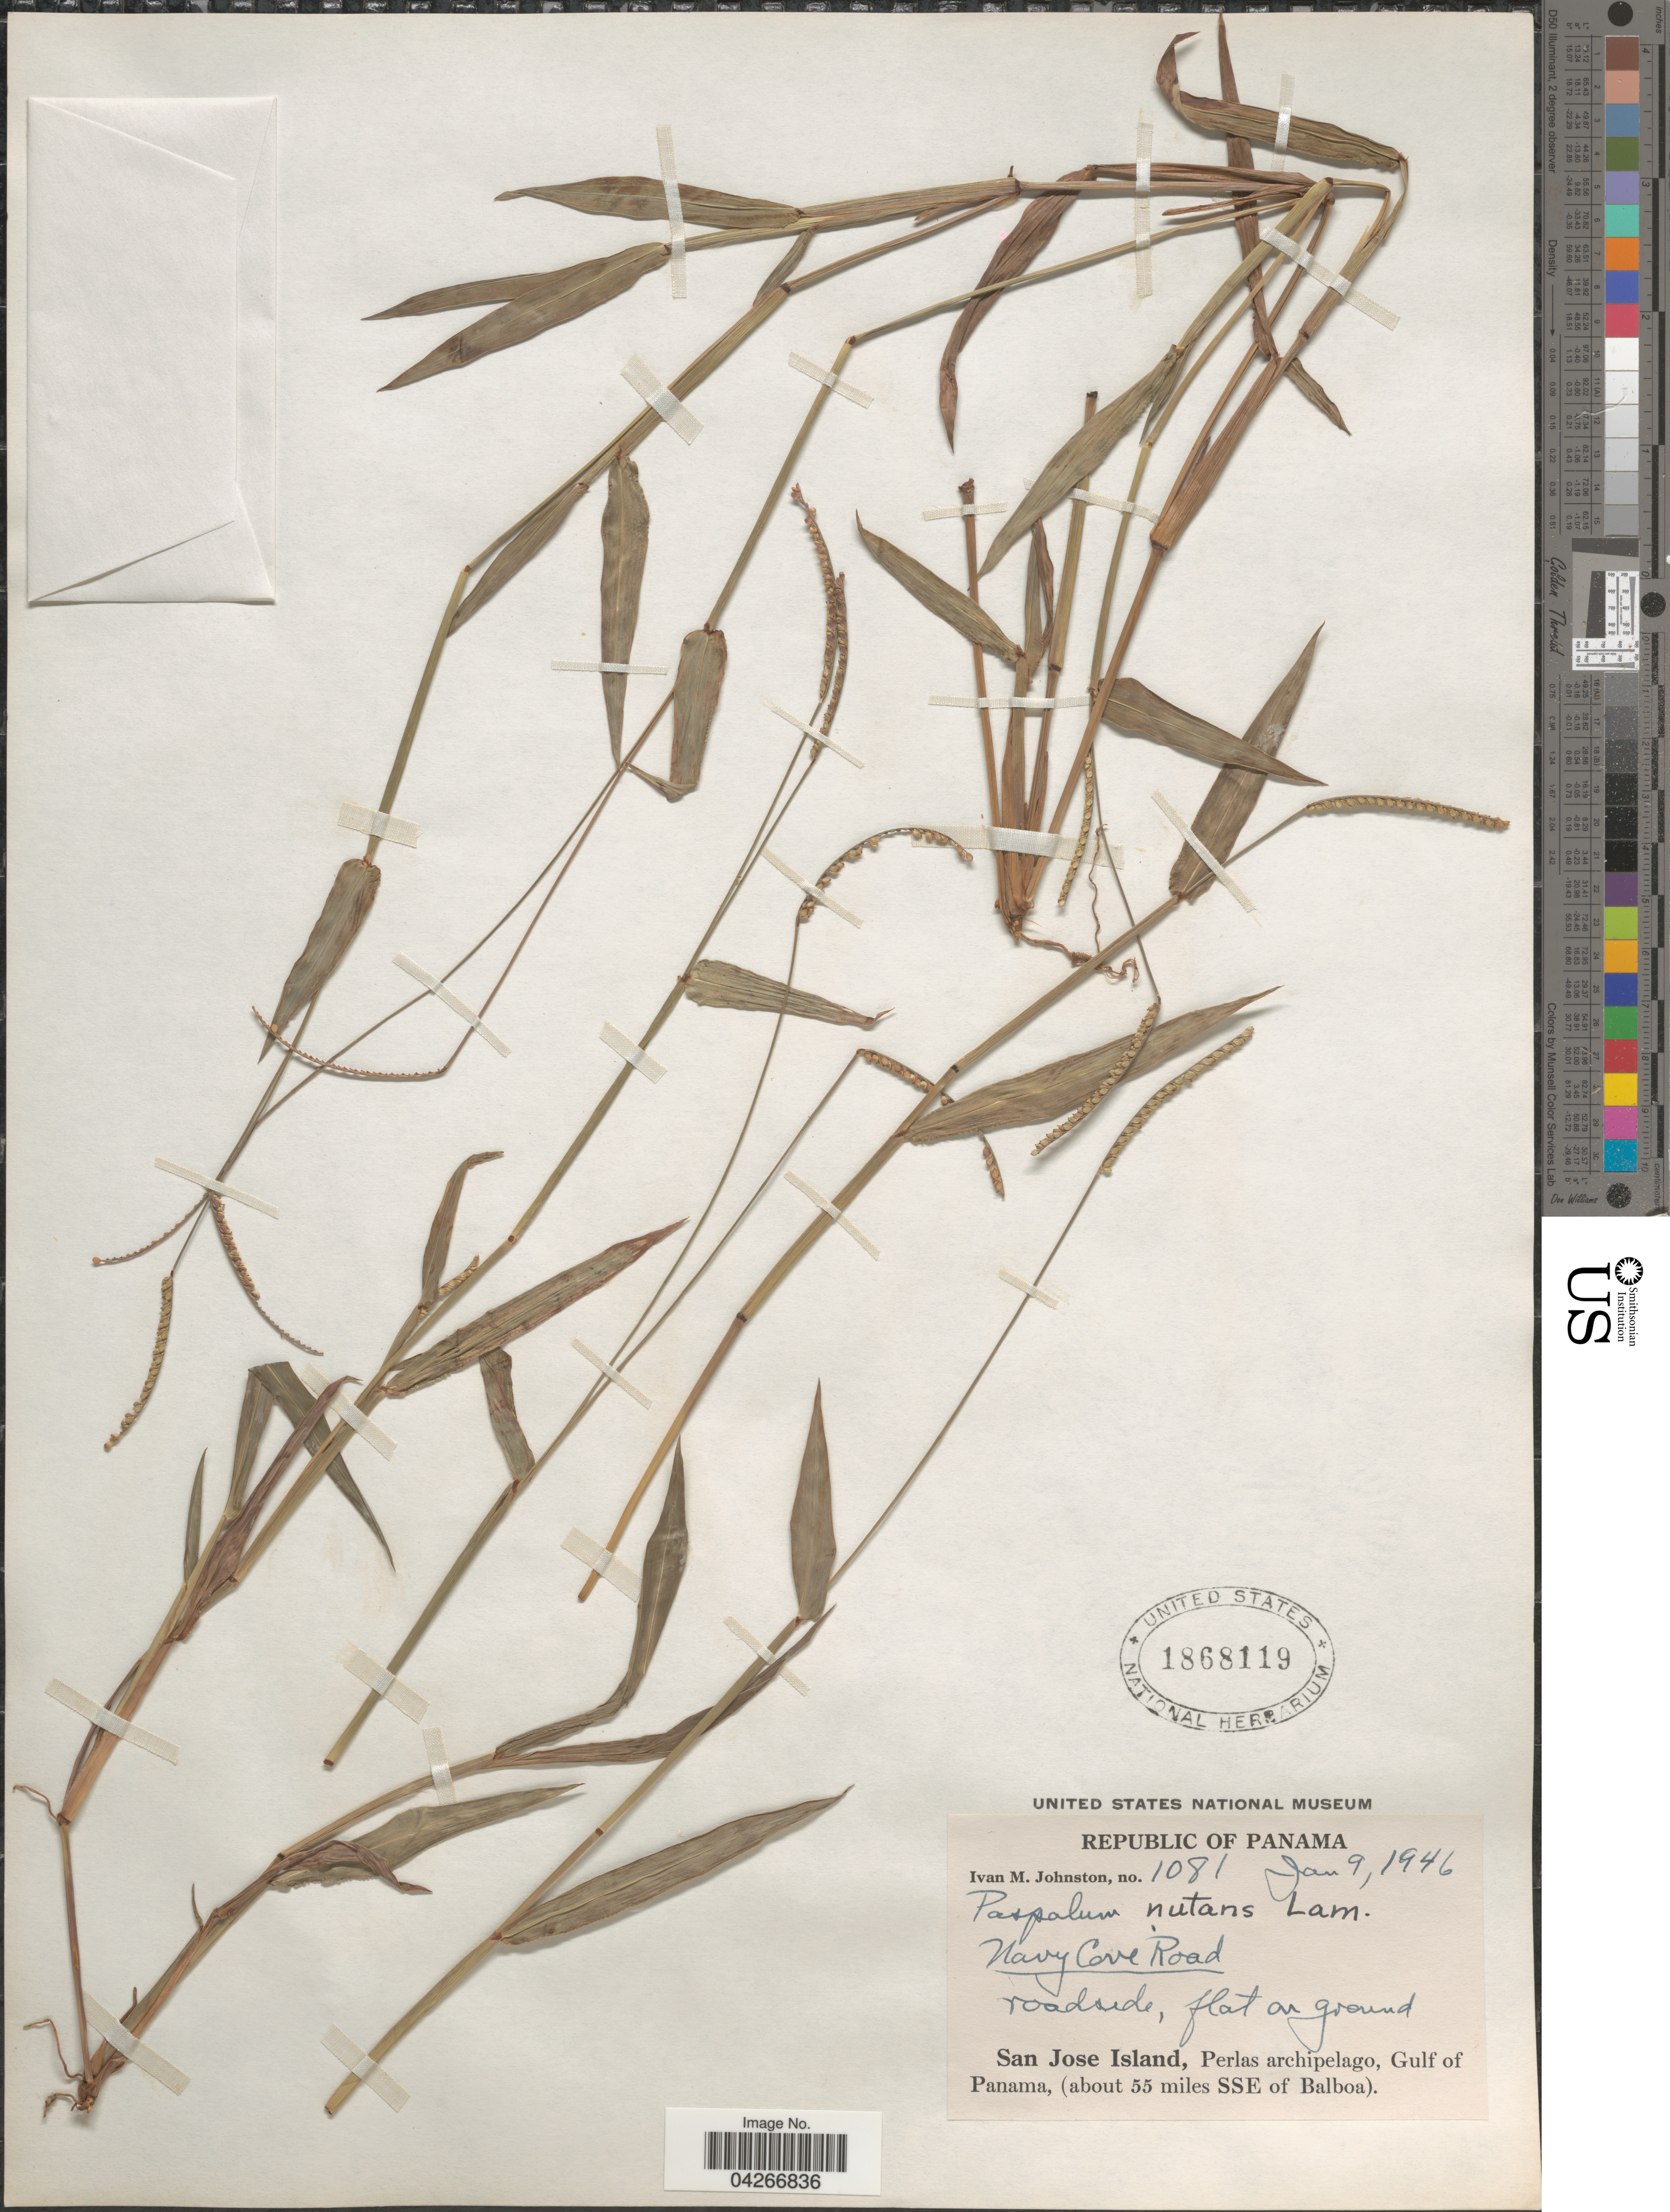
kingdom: Plantae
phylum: Tracheophyta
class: Liliopsida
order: Poales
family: Poaceae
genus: Paspalum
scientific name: Paspalum nutans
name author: Lam.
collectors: I.M. Johnston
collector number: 1081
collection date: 1946-01-09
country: Panama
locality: Navy Cave Road. San Jose Island, Perlas archipelago, Gulf of Panama, (about 55 miles SSE of Balboa).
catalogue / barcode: US 1868119